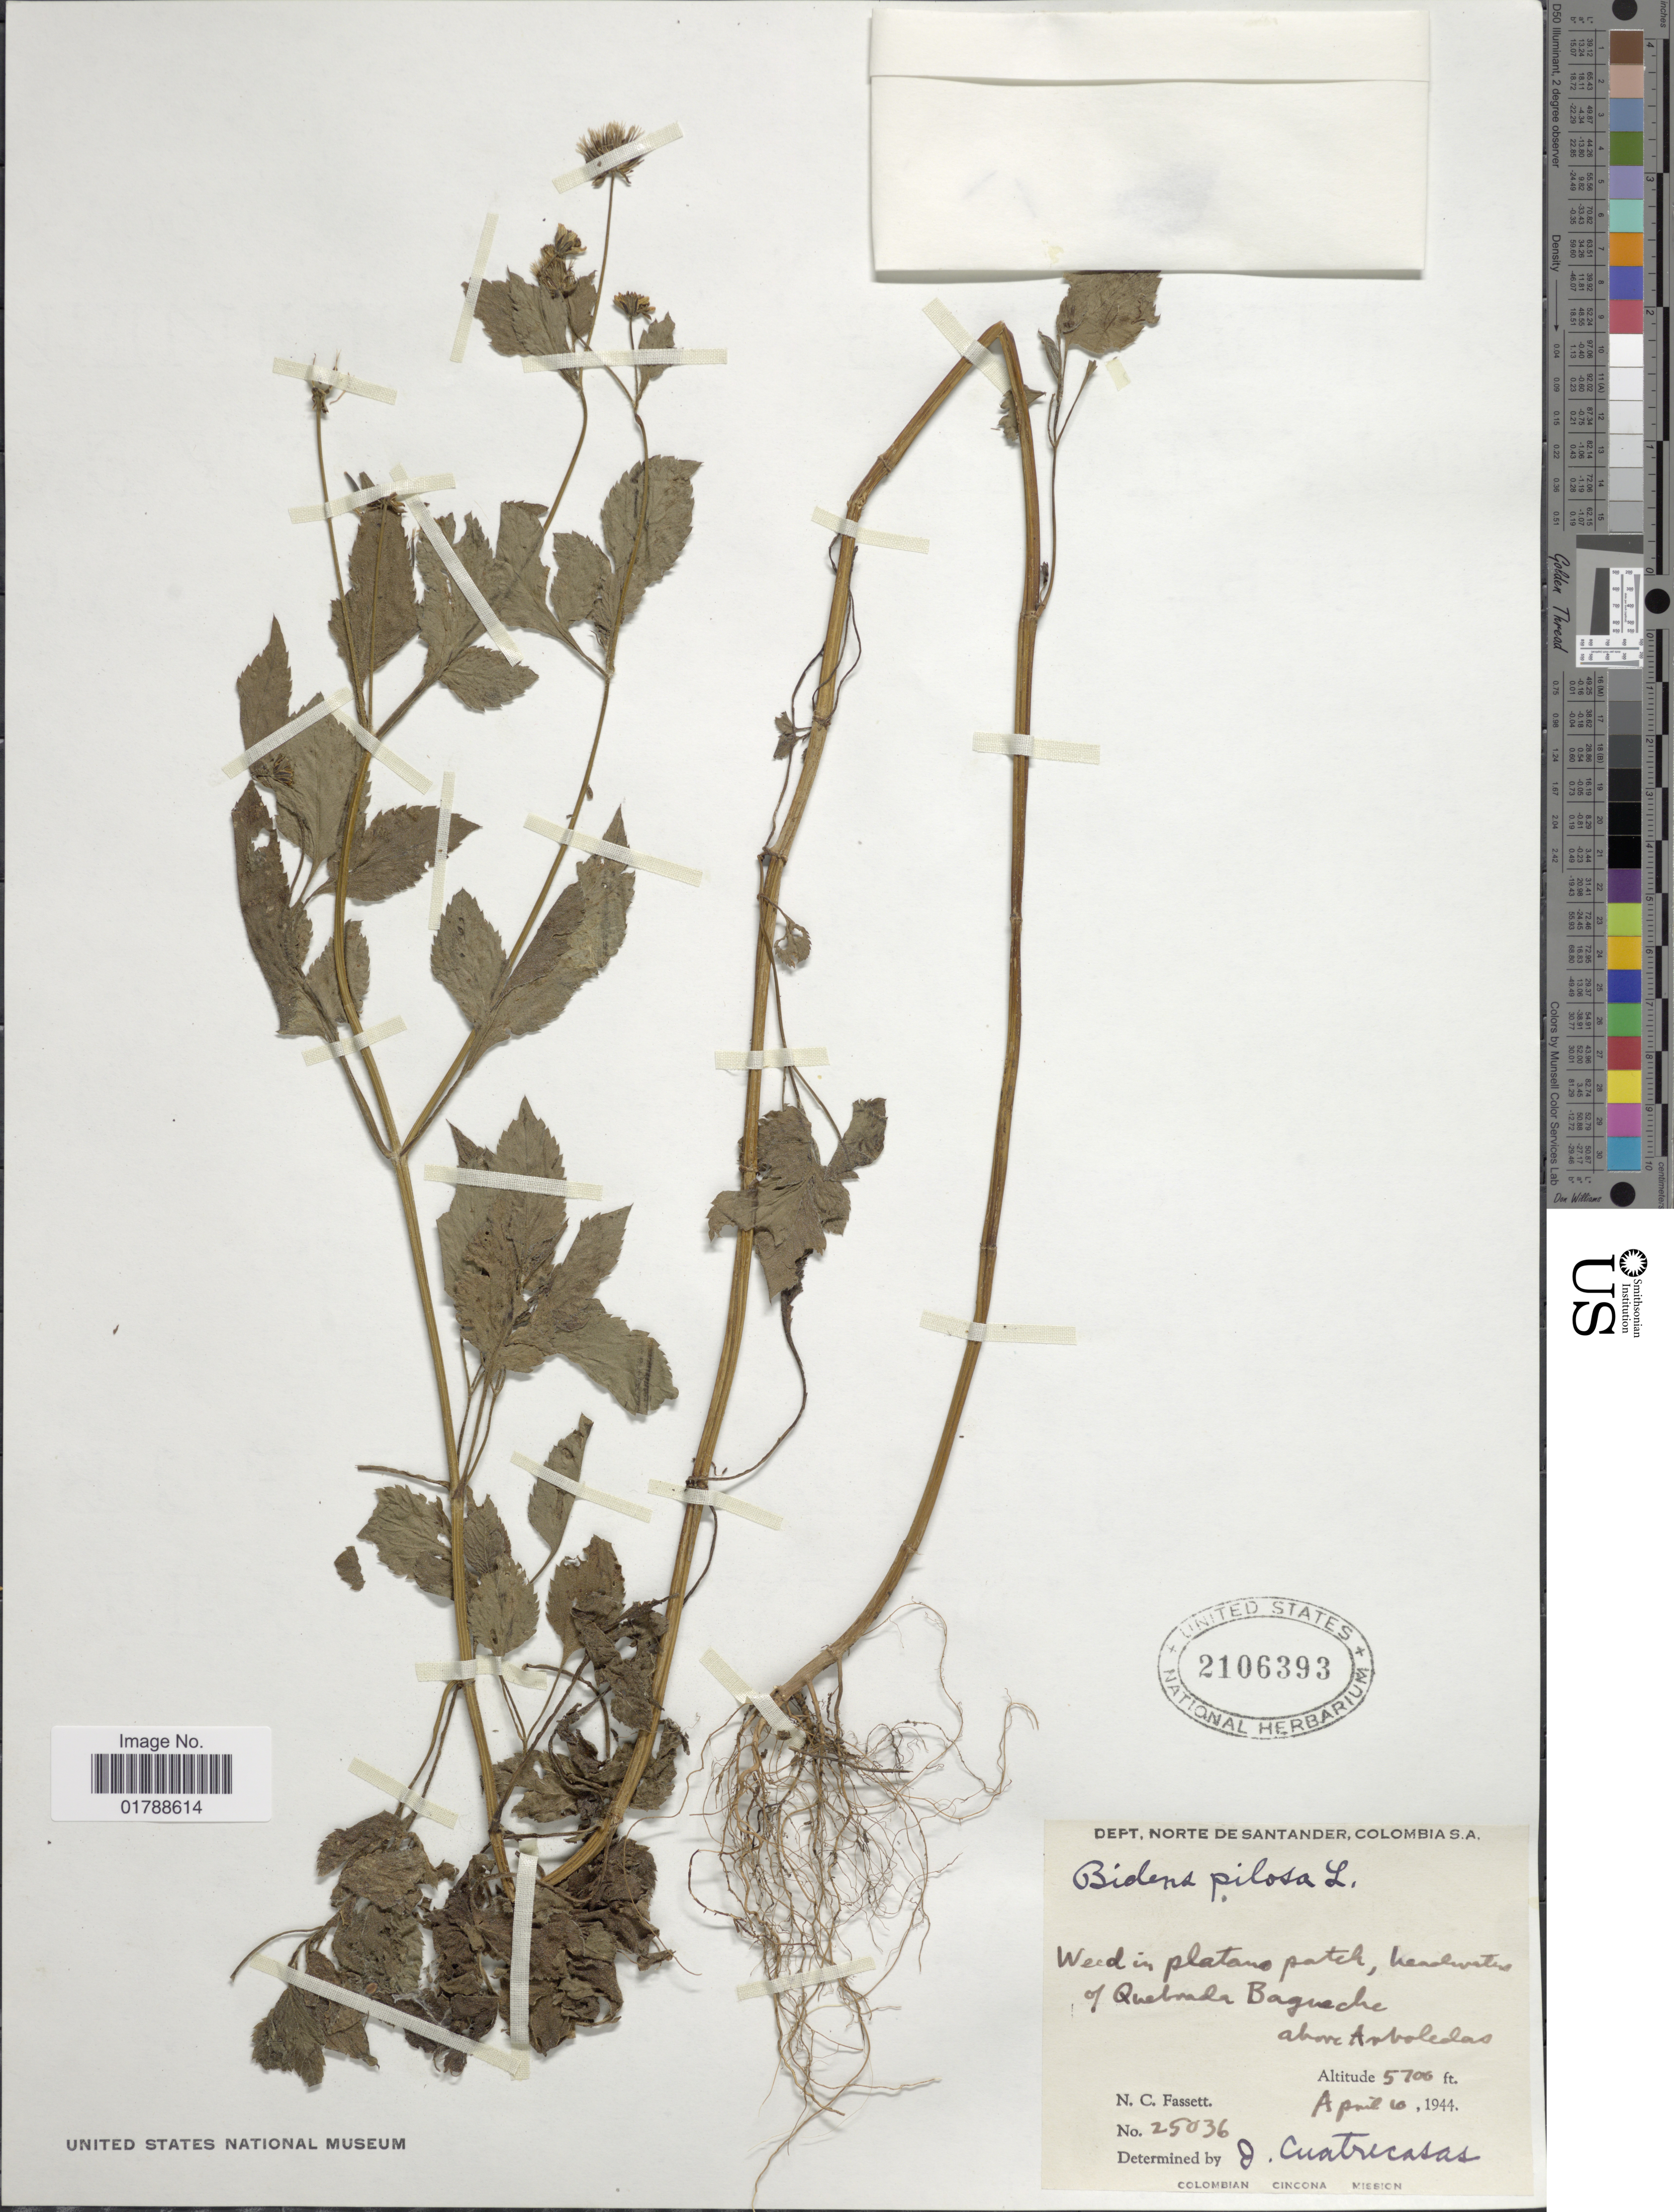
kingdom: Plantae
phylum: Tracheophyta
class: Magnoliopsida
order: Asterales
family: Asteraceae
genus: Bidens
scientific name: Bidens pilosa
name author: L.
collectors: N. C. Fassett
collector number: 25036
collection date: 1944-04-10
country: Colombia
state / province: Norte de Santander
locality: Headwaters of Quebrada Bagueche above Arboledas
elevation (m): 1737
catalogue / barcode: US 2106393